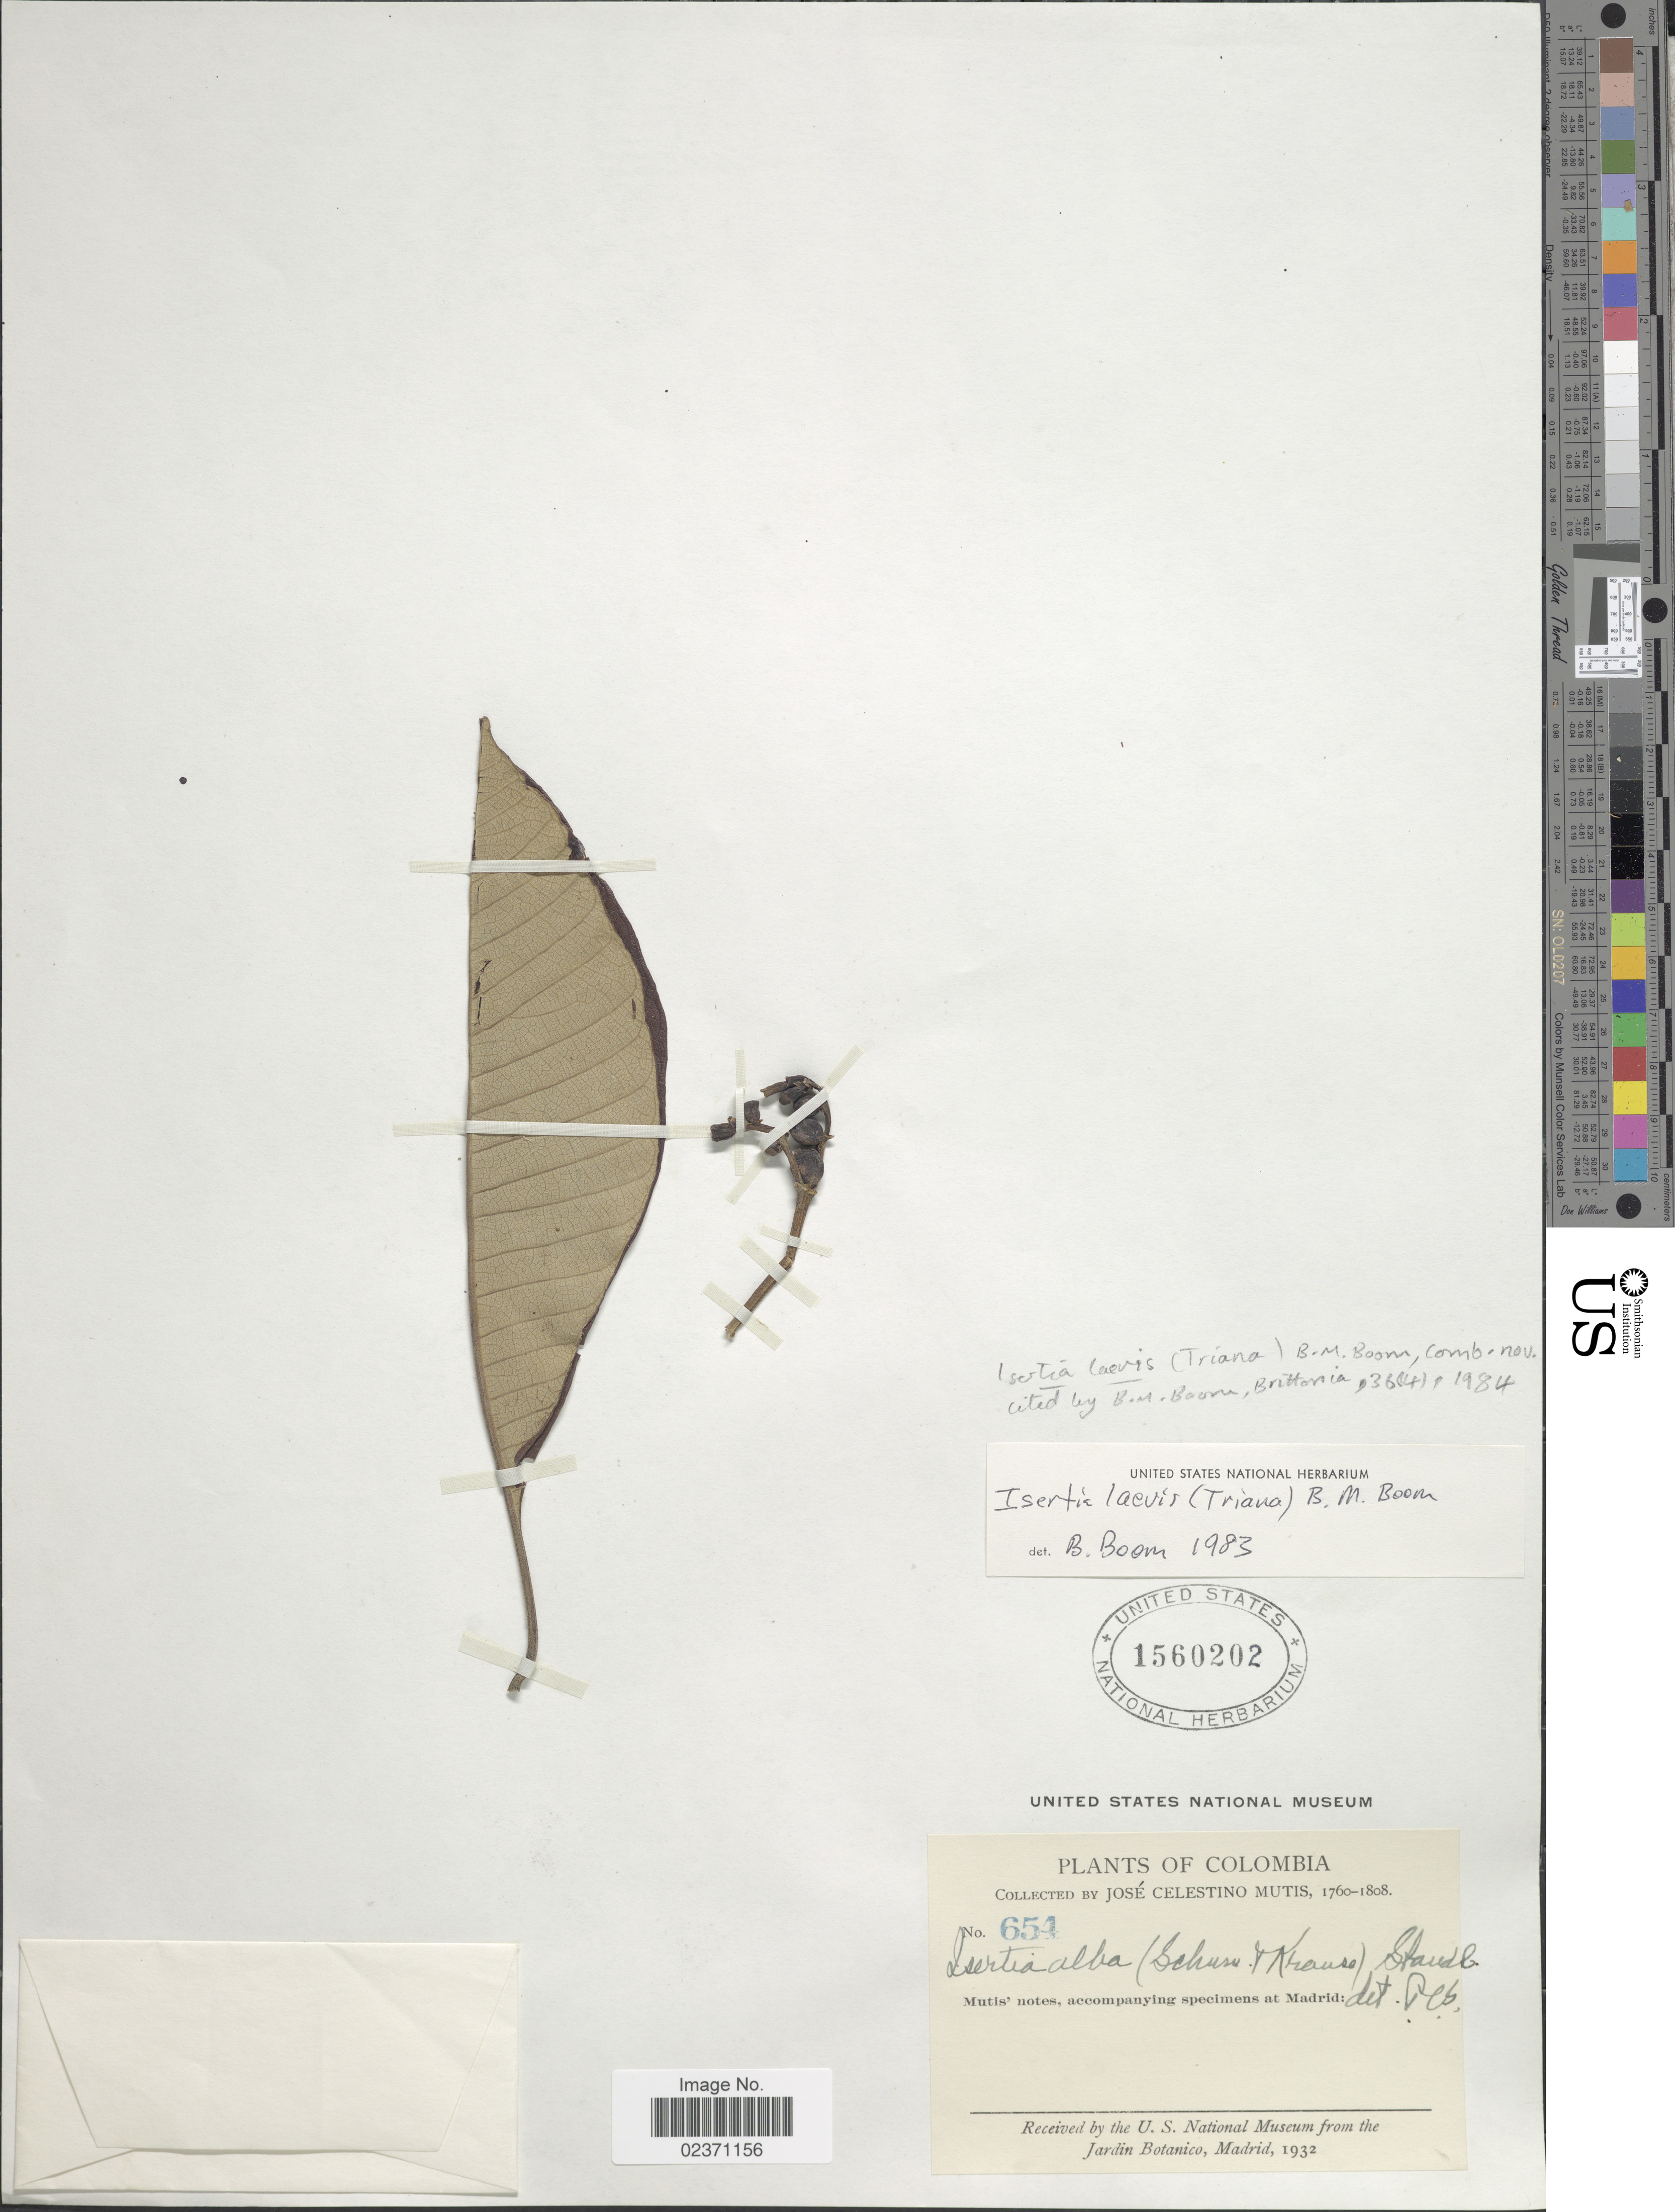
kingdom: Plantae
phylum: Tracheophyta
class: Magnoliopsida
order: Gentianales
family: Rubiaceae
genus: Isertia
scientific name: Isertia laevis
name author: (Triana) B.M. Boom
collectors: J. C. B. Mutis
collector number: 654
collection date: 1760/1808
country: Colombia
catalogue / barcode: US 1560202